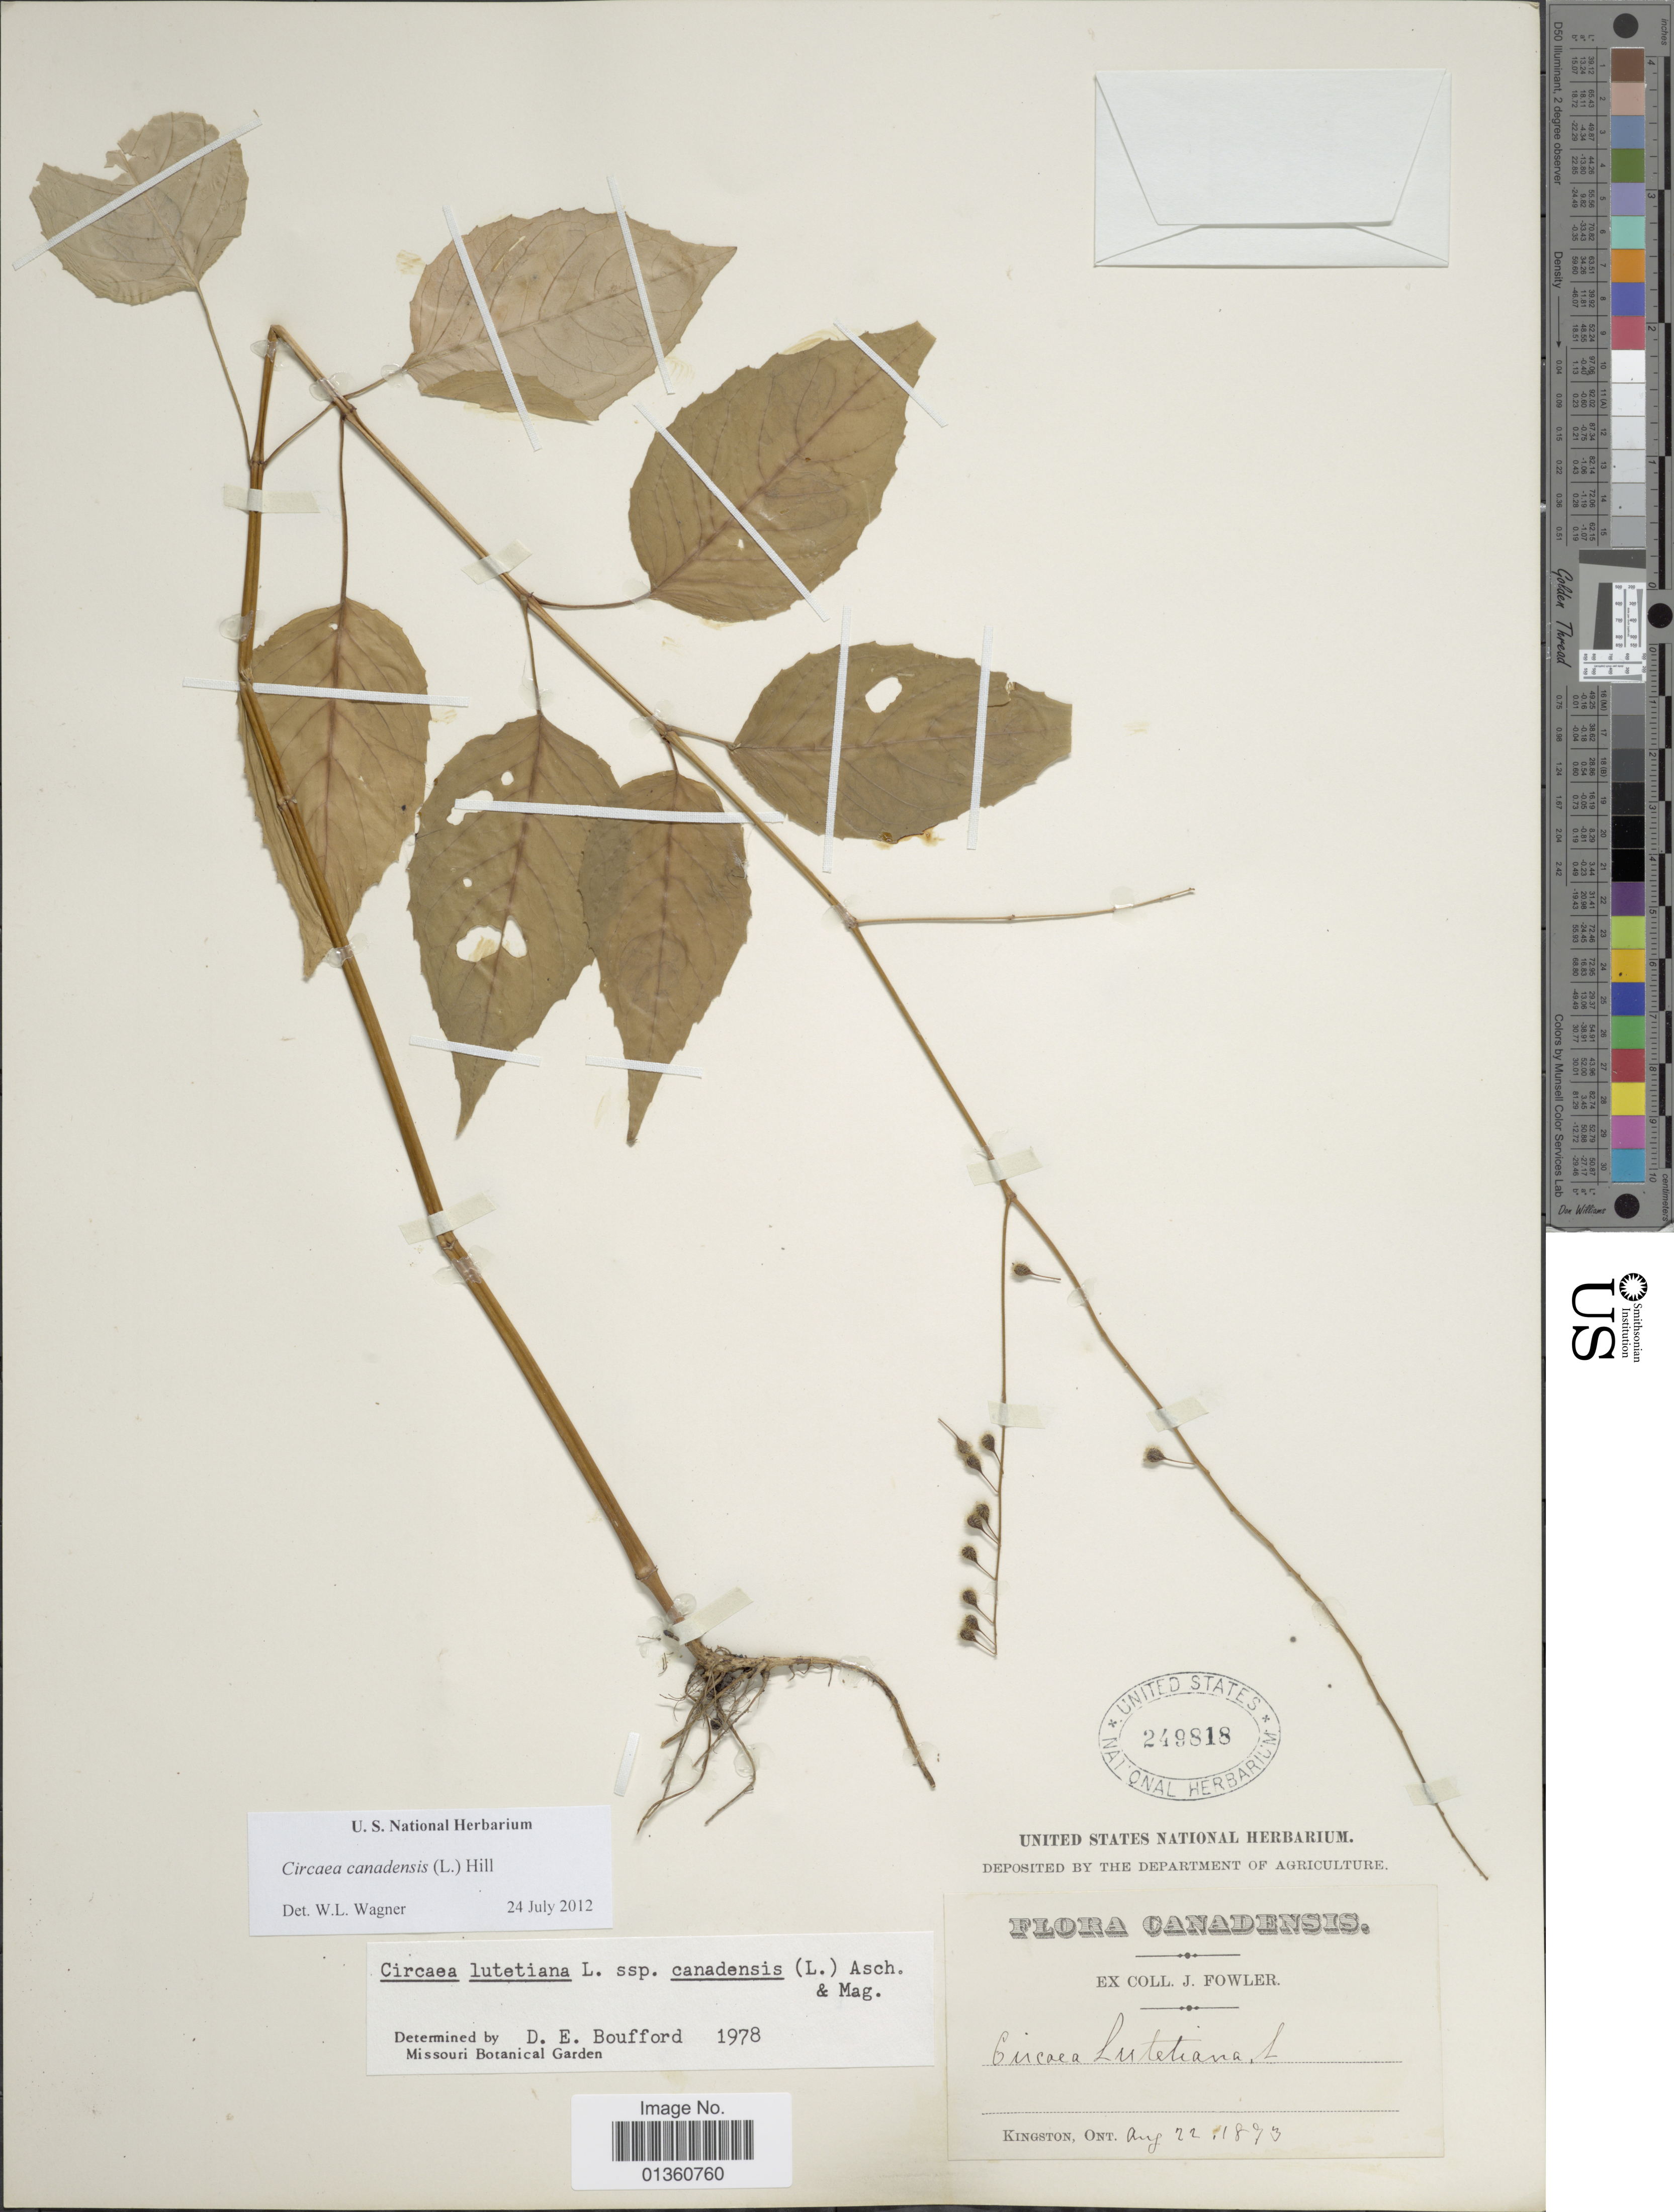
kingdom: Plantae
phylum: Tracheophyta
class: Magnoliopsida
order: Myrtales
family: Onagraceae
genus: Circaea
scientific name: Circaea canadensis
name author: (L.) Hill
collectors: J. P. Fowler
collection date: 1893-08-22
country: Canada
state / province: Ontario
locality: Kingston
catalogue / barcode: US 249818